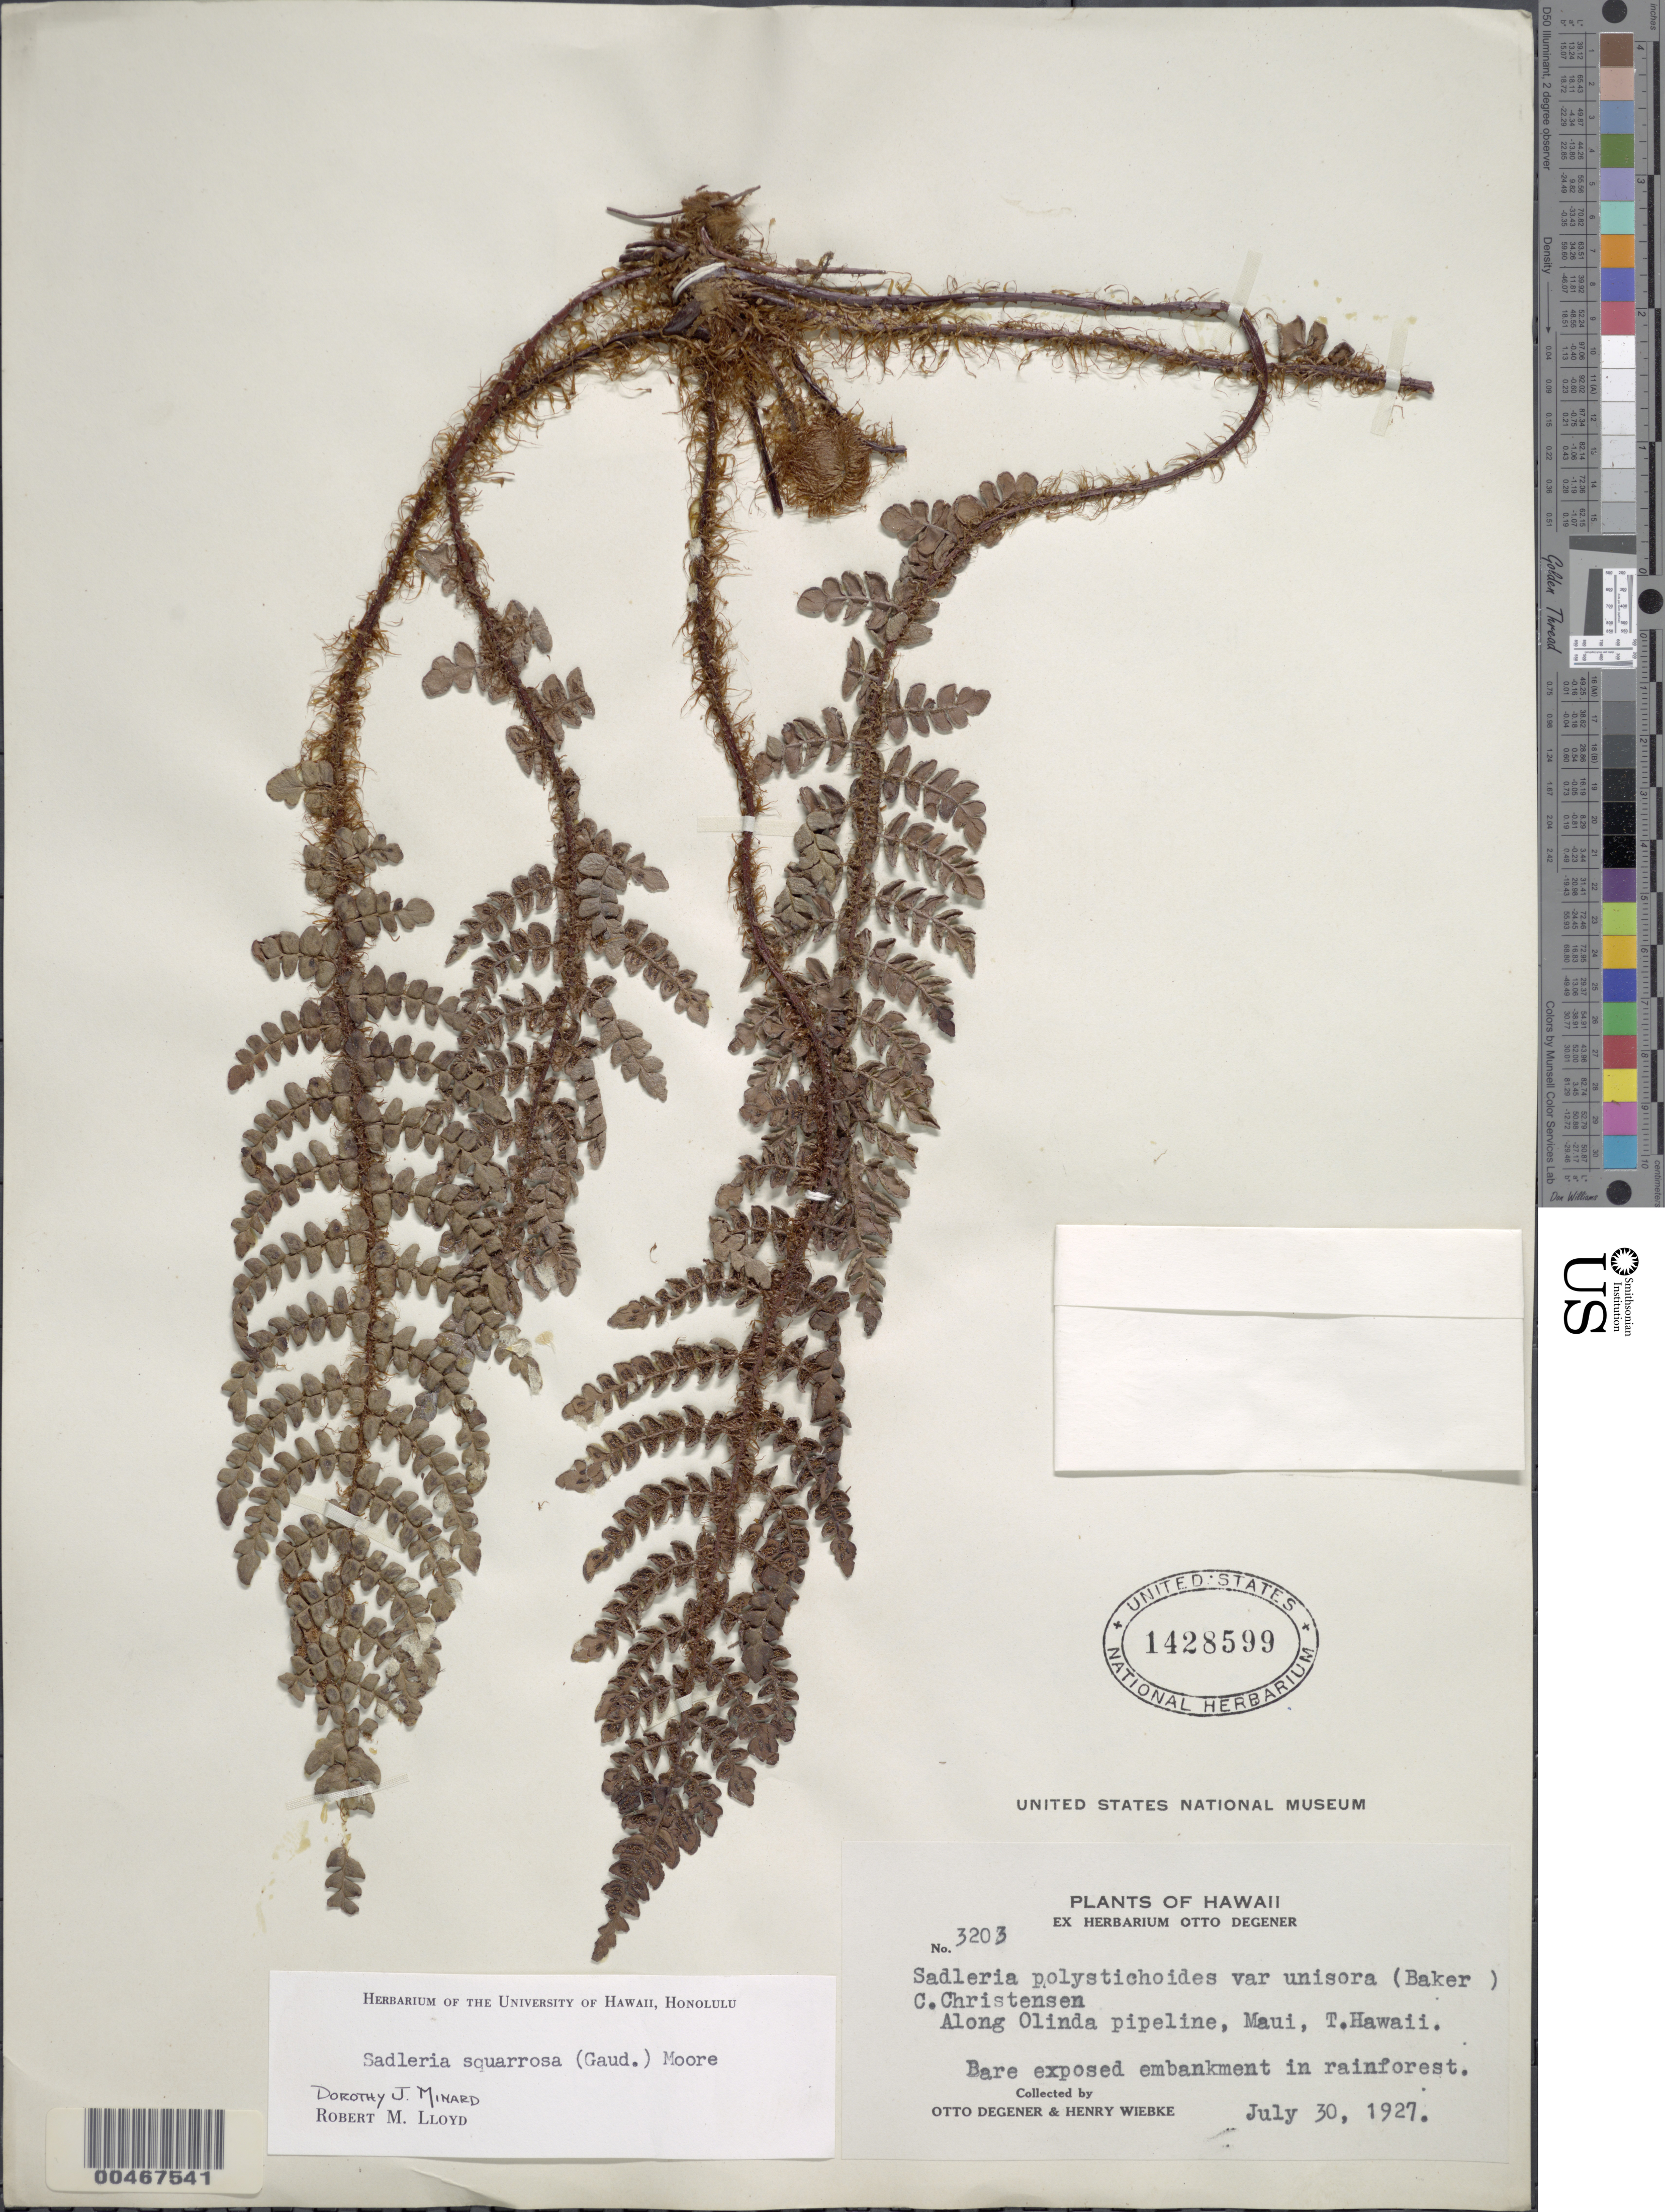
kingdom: Plantae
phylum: Tracheophyta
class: Polypodiopsida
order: Polypodiales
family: Blechnaceae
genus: Sadleria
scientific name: Sadleria squarrosa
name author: (Gaudich.) T. Moore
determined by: Minard, D. J.; Lloyd, R. M.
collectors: O. Degener & H. Wiebke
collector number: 3203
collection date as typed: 30 Jul 1927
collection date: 1927-07-30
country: United States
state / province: Hawaii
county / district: Maui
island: Maui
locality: Along Olinda pipeline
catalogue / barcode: US 1428599